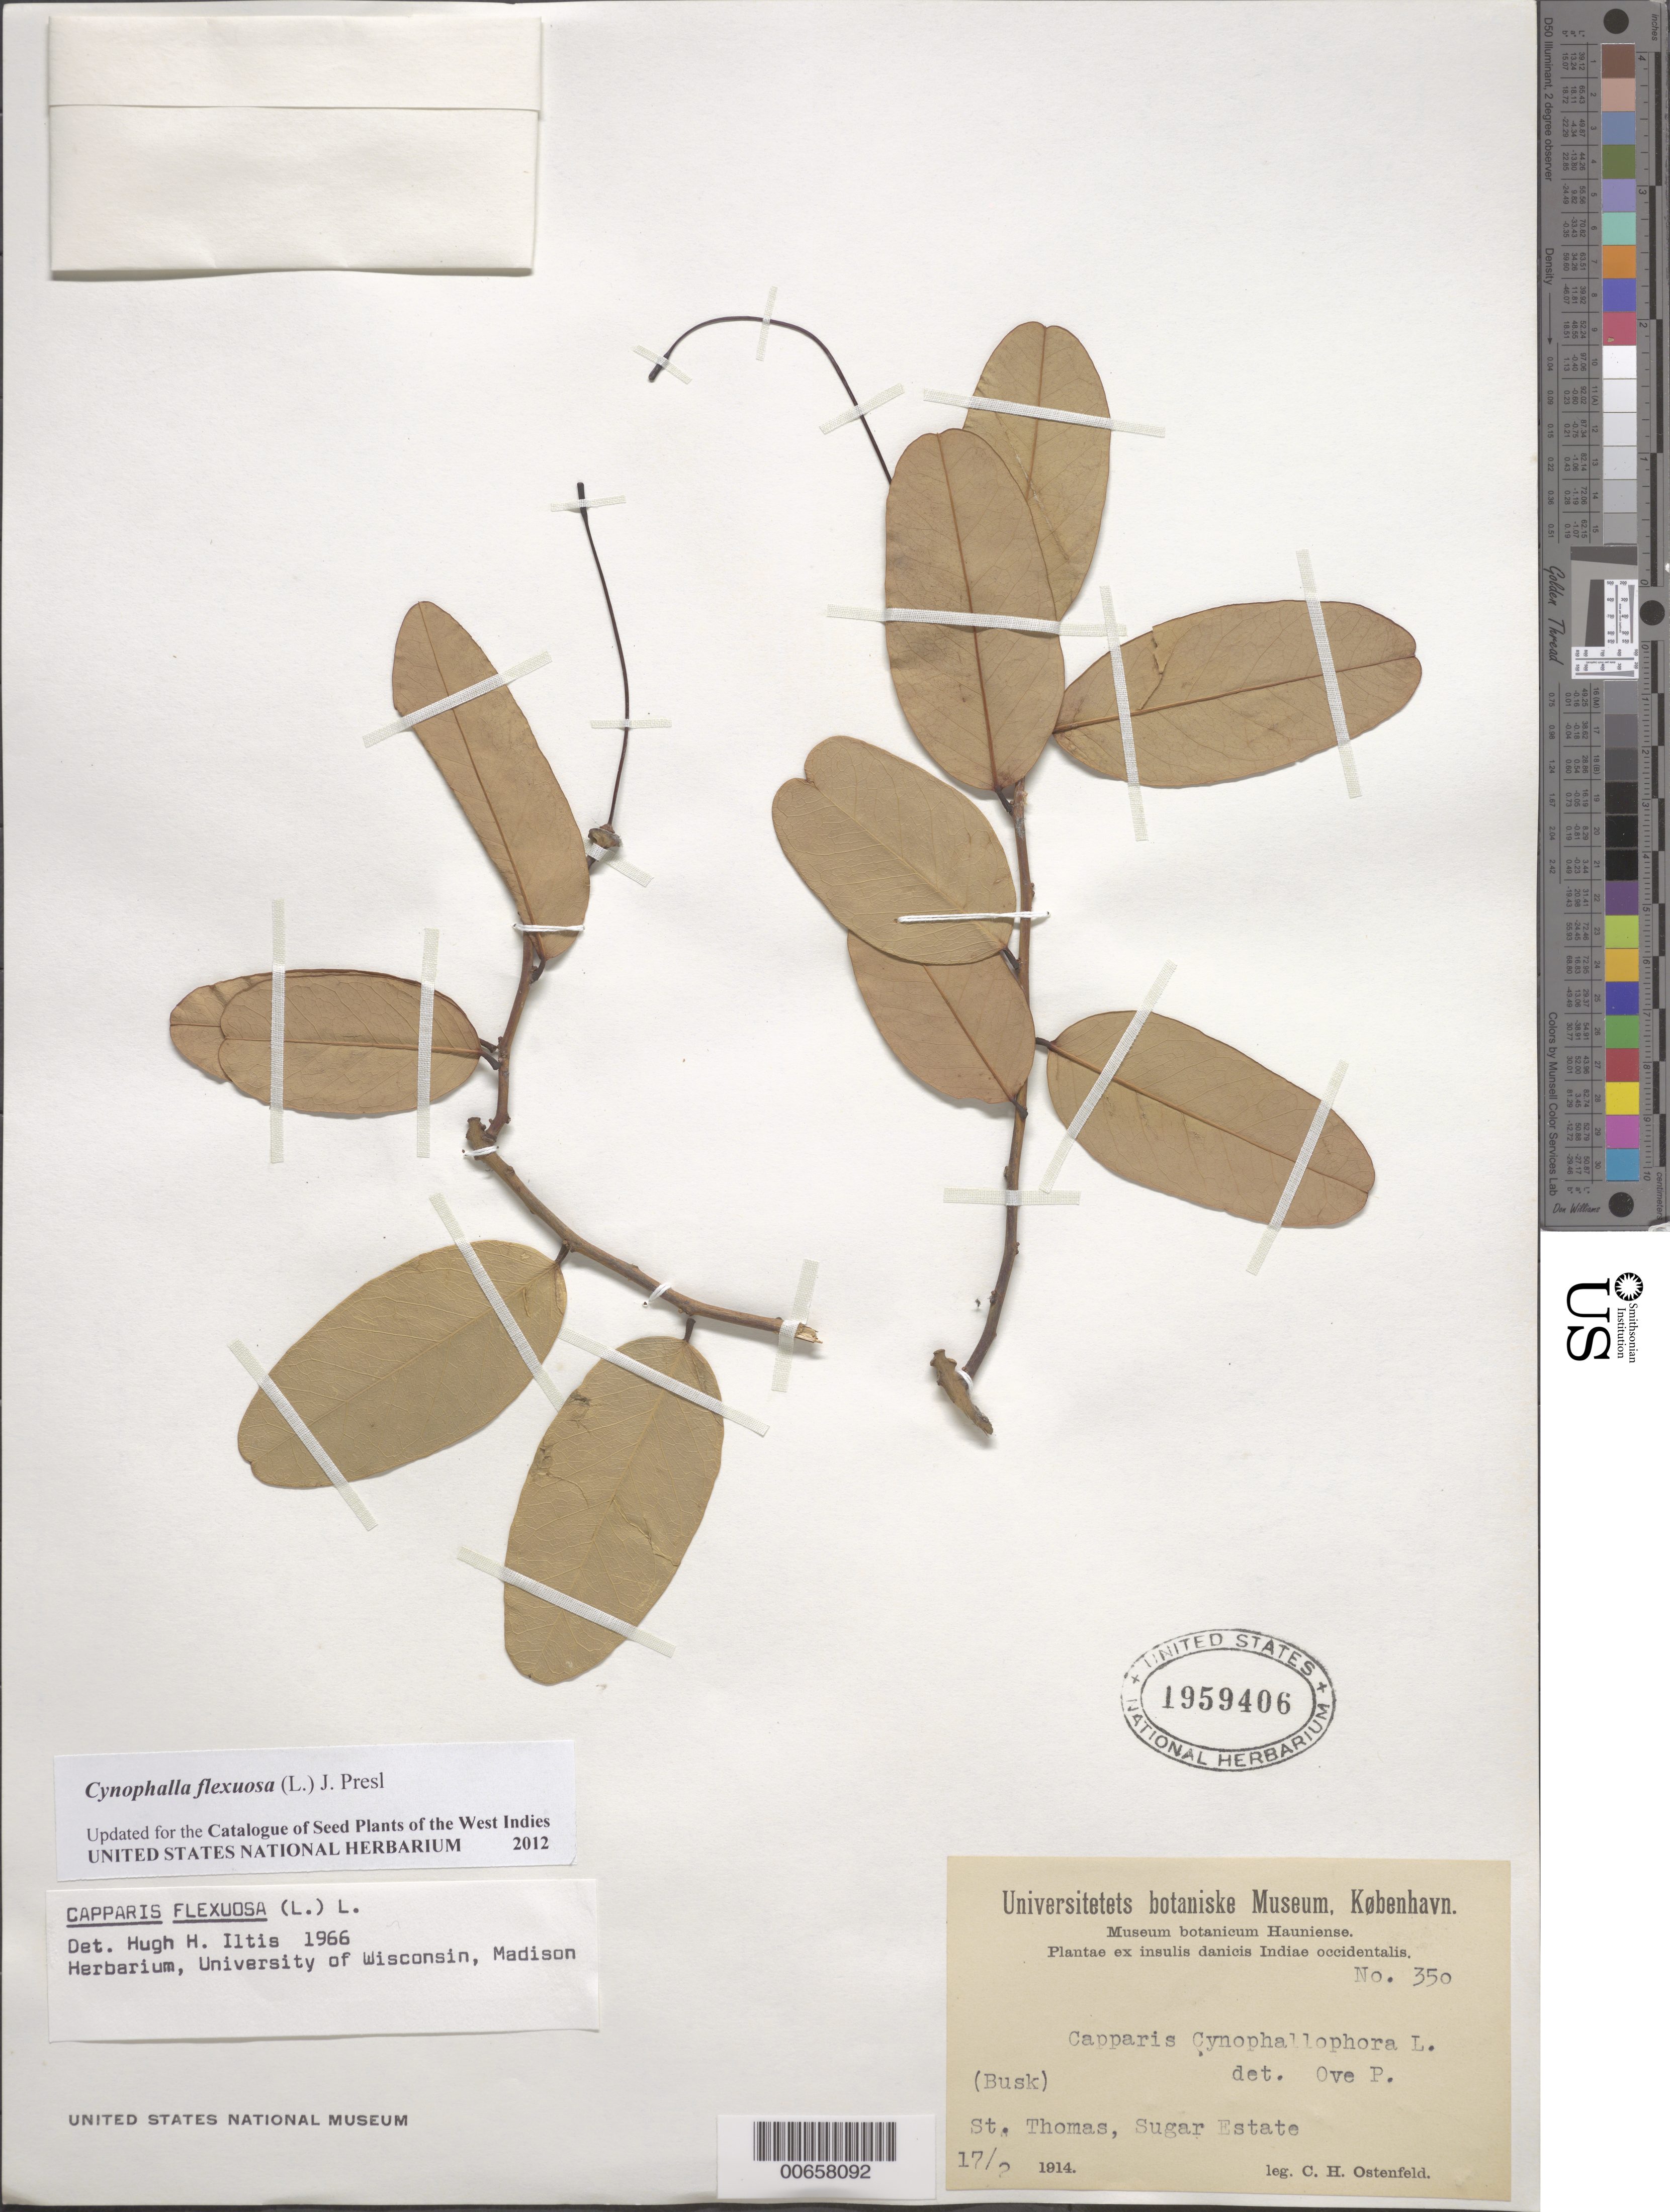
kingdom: Plantae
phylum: Tracheophyta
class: Magnoliopsida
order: Brassicales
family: Capparaceae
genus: Capparis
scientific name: Capparis flexuosa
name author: (L.) L.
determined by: Iltis, Hugh Hellmut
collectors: C. E. H. Ostenfeld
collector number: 350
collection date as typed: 17 Feb 1914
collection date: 1914-02-17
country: U.S. Virgin Islands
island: St. Thomas Island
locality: Sugar Estate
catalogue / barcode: US 1959406